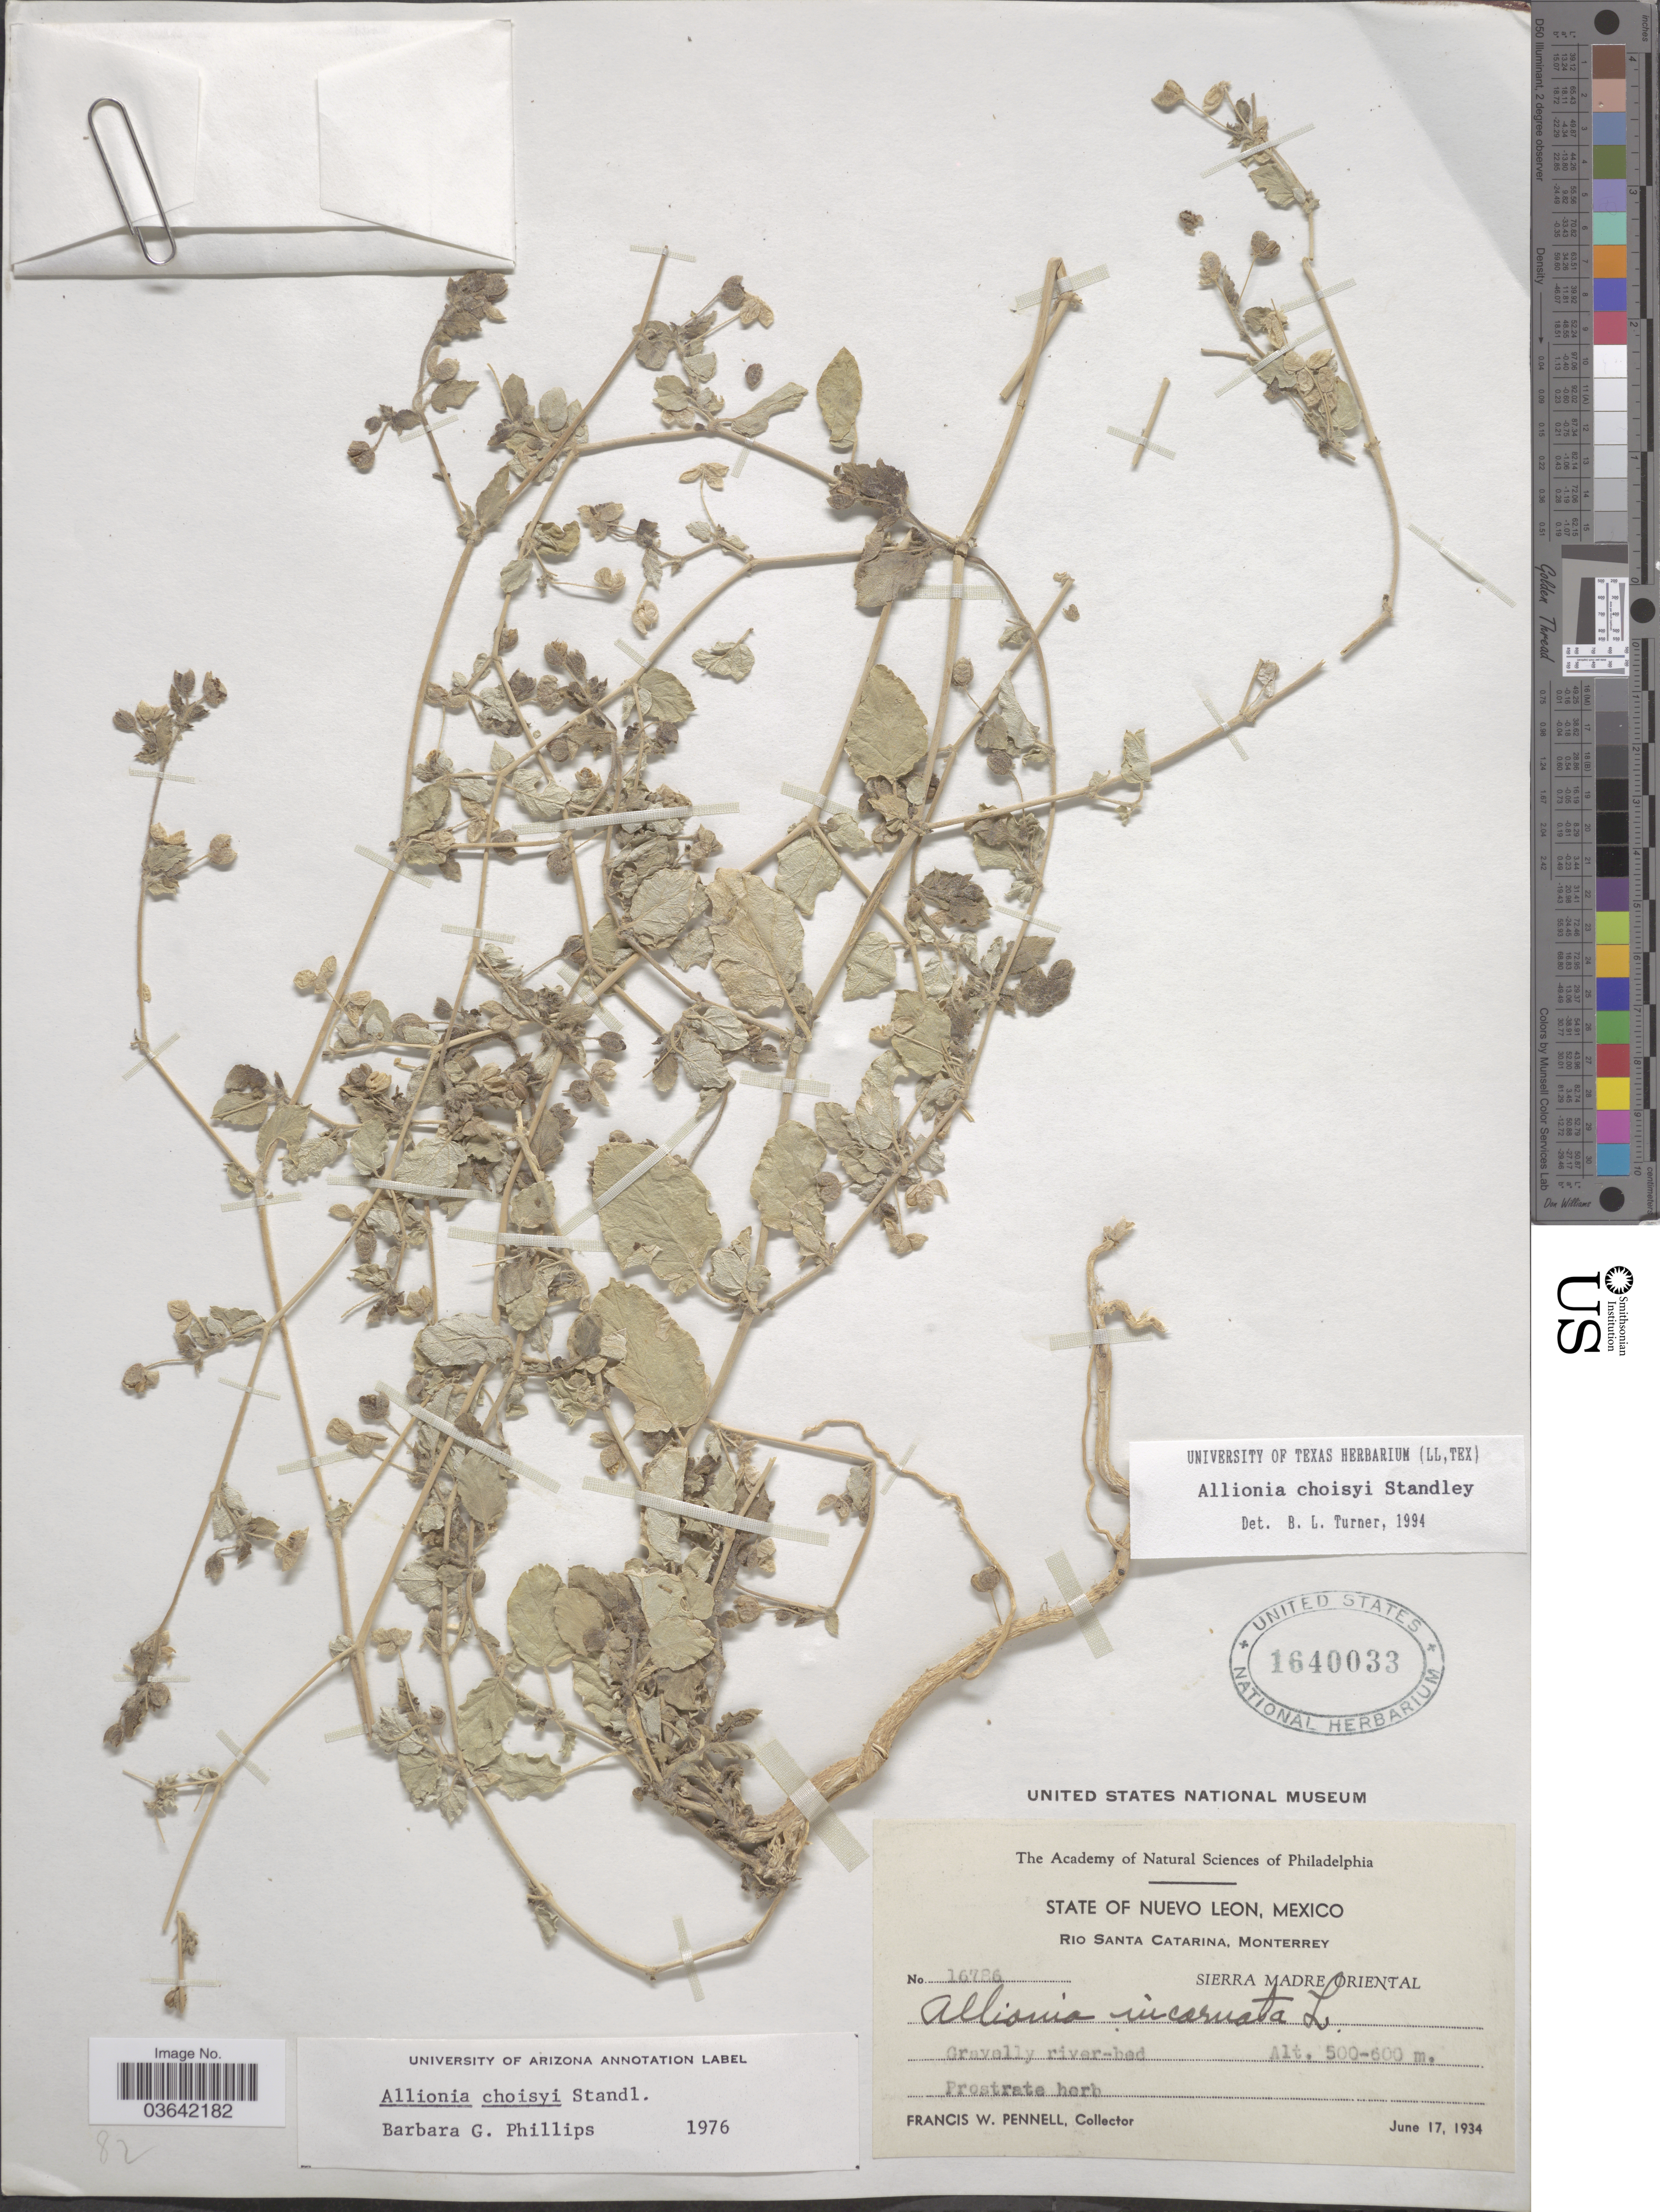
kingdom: Plantae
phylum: Tracheophyta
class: Magnoliopsida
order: Caryophyllales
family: Nyctaginaceae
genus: Allionia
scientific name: Allionia choisyi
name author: Standl.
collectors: F. W. Pennell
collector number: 16786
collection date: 1934-06-17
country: Mexico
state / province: Nuevo León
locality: Rio Santa Catarina, Monterrey. Sierra Madre Oriental.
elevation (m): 500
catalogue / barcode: US 1640033